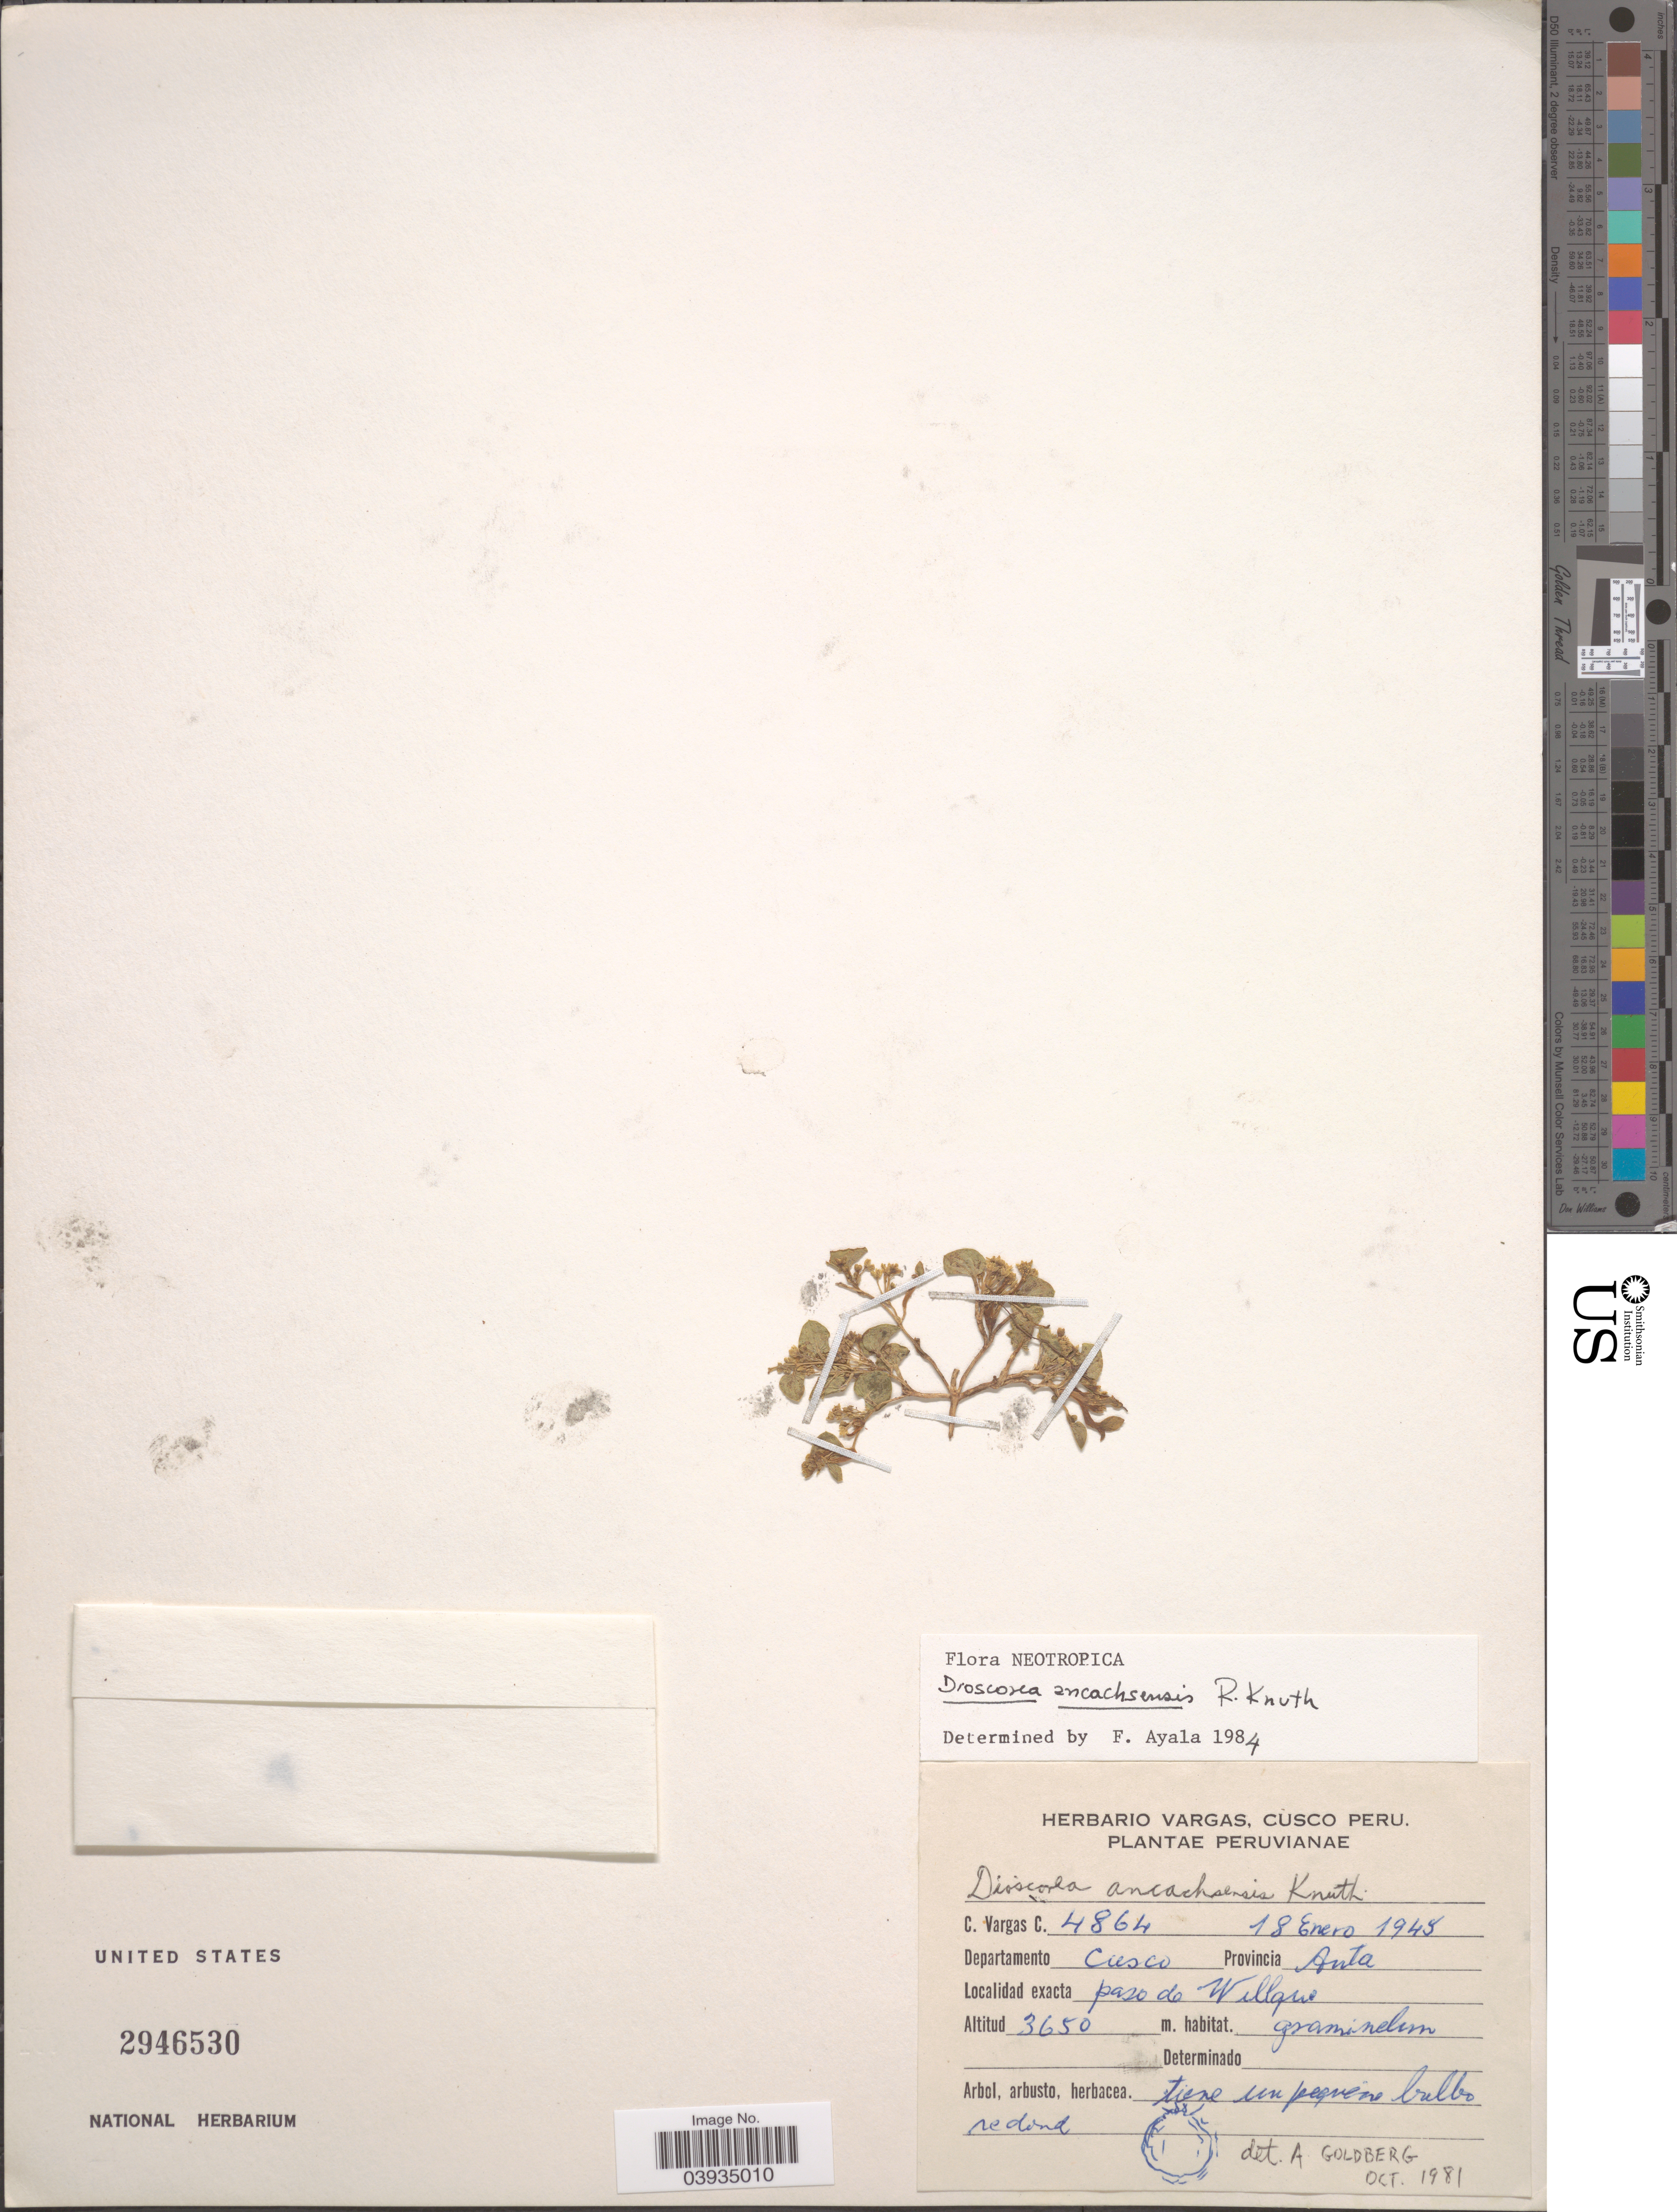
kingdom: Plantae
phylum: Tracheophyta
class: Liliopsida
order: Dioscoreales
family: Dioscoreaceae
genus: Dioscorea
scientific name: Dioscorea ancachsensis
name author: R. Knuth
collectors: C. Vargas Calderón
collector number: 4864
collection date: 1945-01-18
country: Peru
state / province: Cusco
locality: Departamento Cusco Provincia Anta. Paso de Willque.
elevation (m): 3650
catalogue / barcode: US 2946530